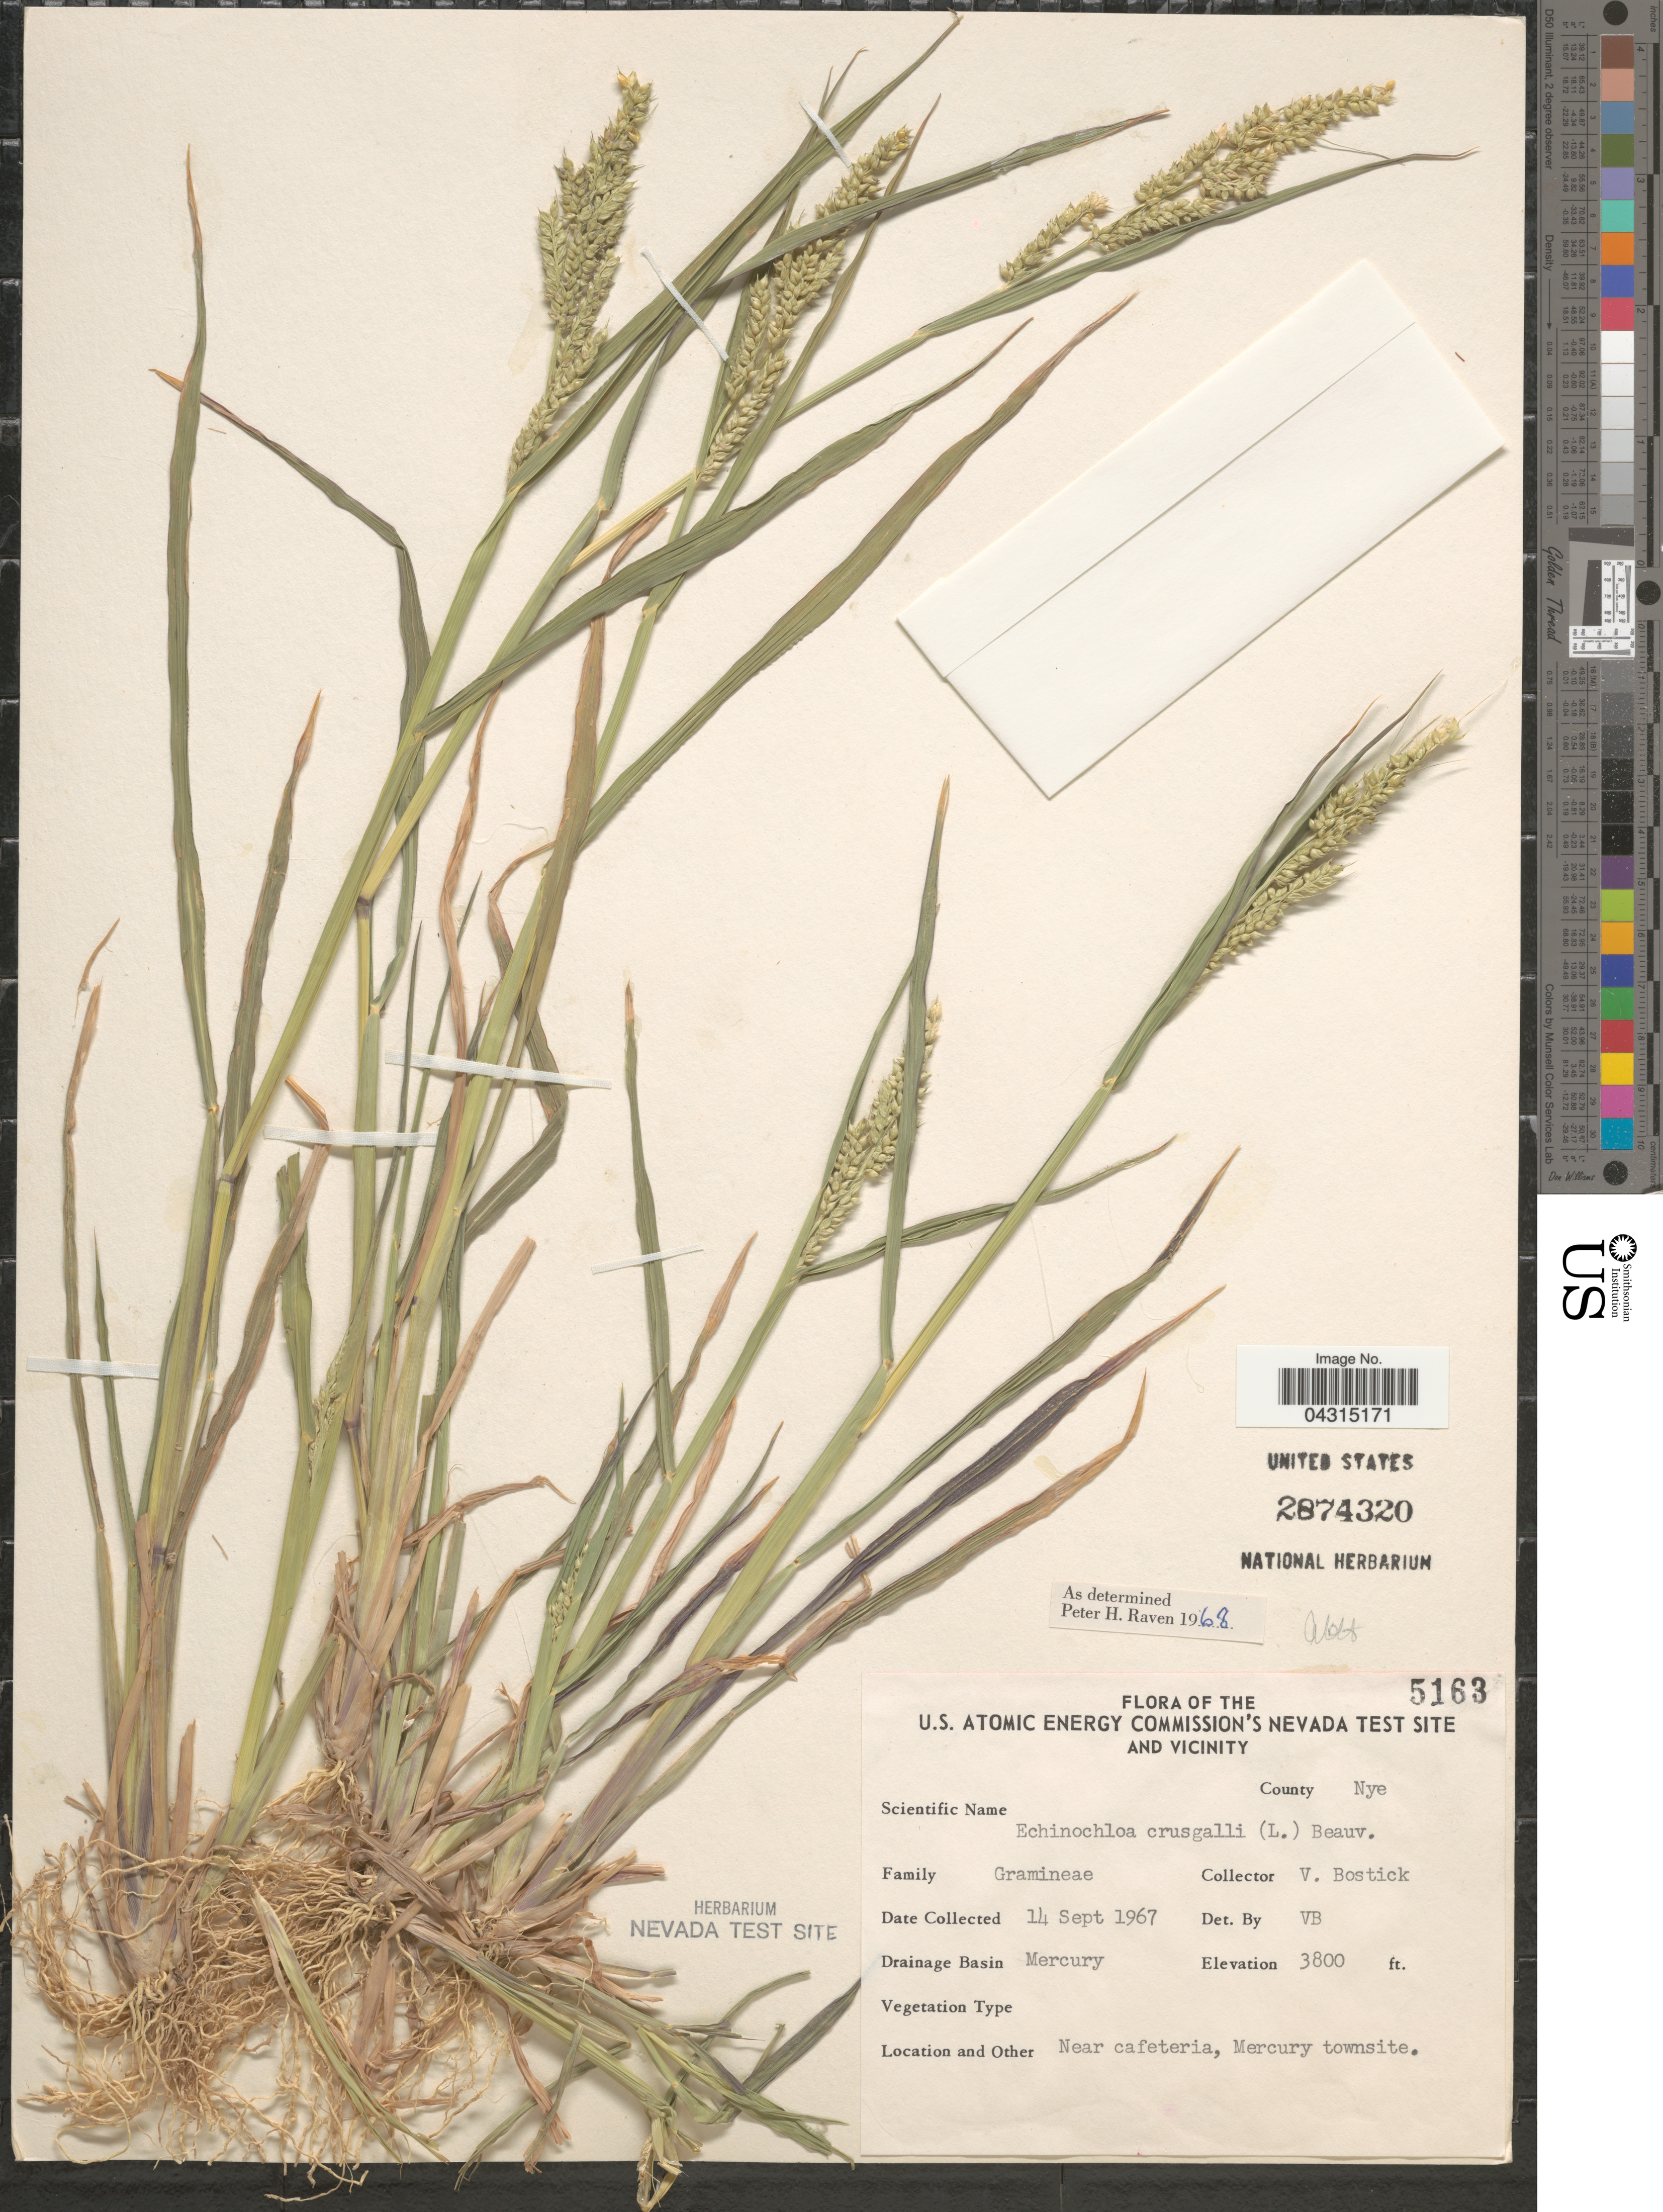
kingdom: Plantae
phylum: Tracheophyta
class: Liliopsida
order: Poales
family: Poaceae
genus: Echinochloa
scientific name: Echinochloa crus-galli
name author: (L.) P. Beauv.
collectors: V. Bostick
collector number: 5163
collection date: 1967-09-14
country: United States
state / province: Nevada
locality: The U.S. Atomic Energy Commission's Nevada Test Site and vicinity. County Nye. Drainage Basin Mercury. Near cafeteria, Mercury townsite.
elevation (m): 1158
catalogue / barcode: US 2874320